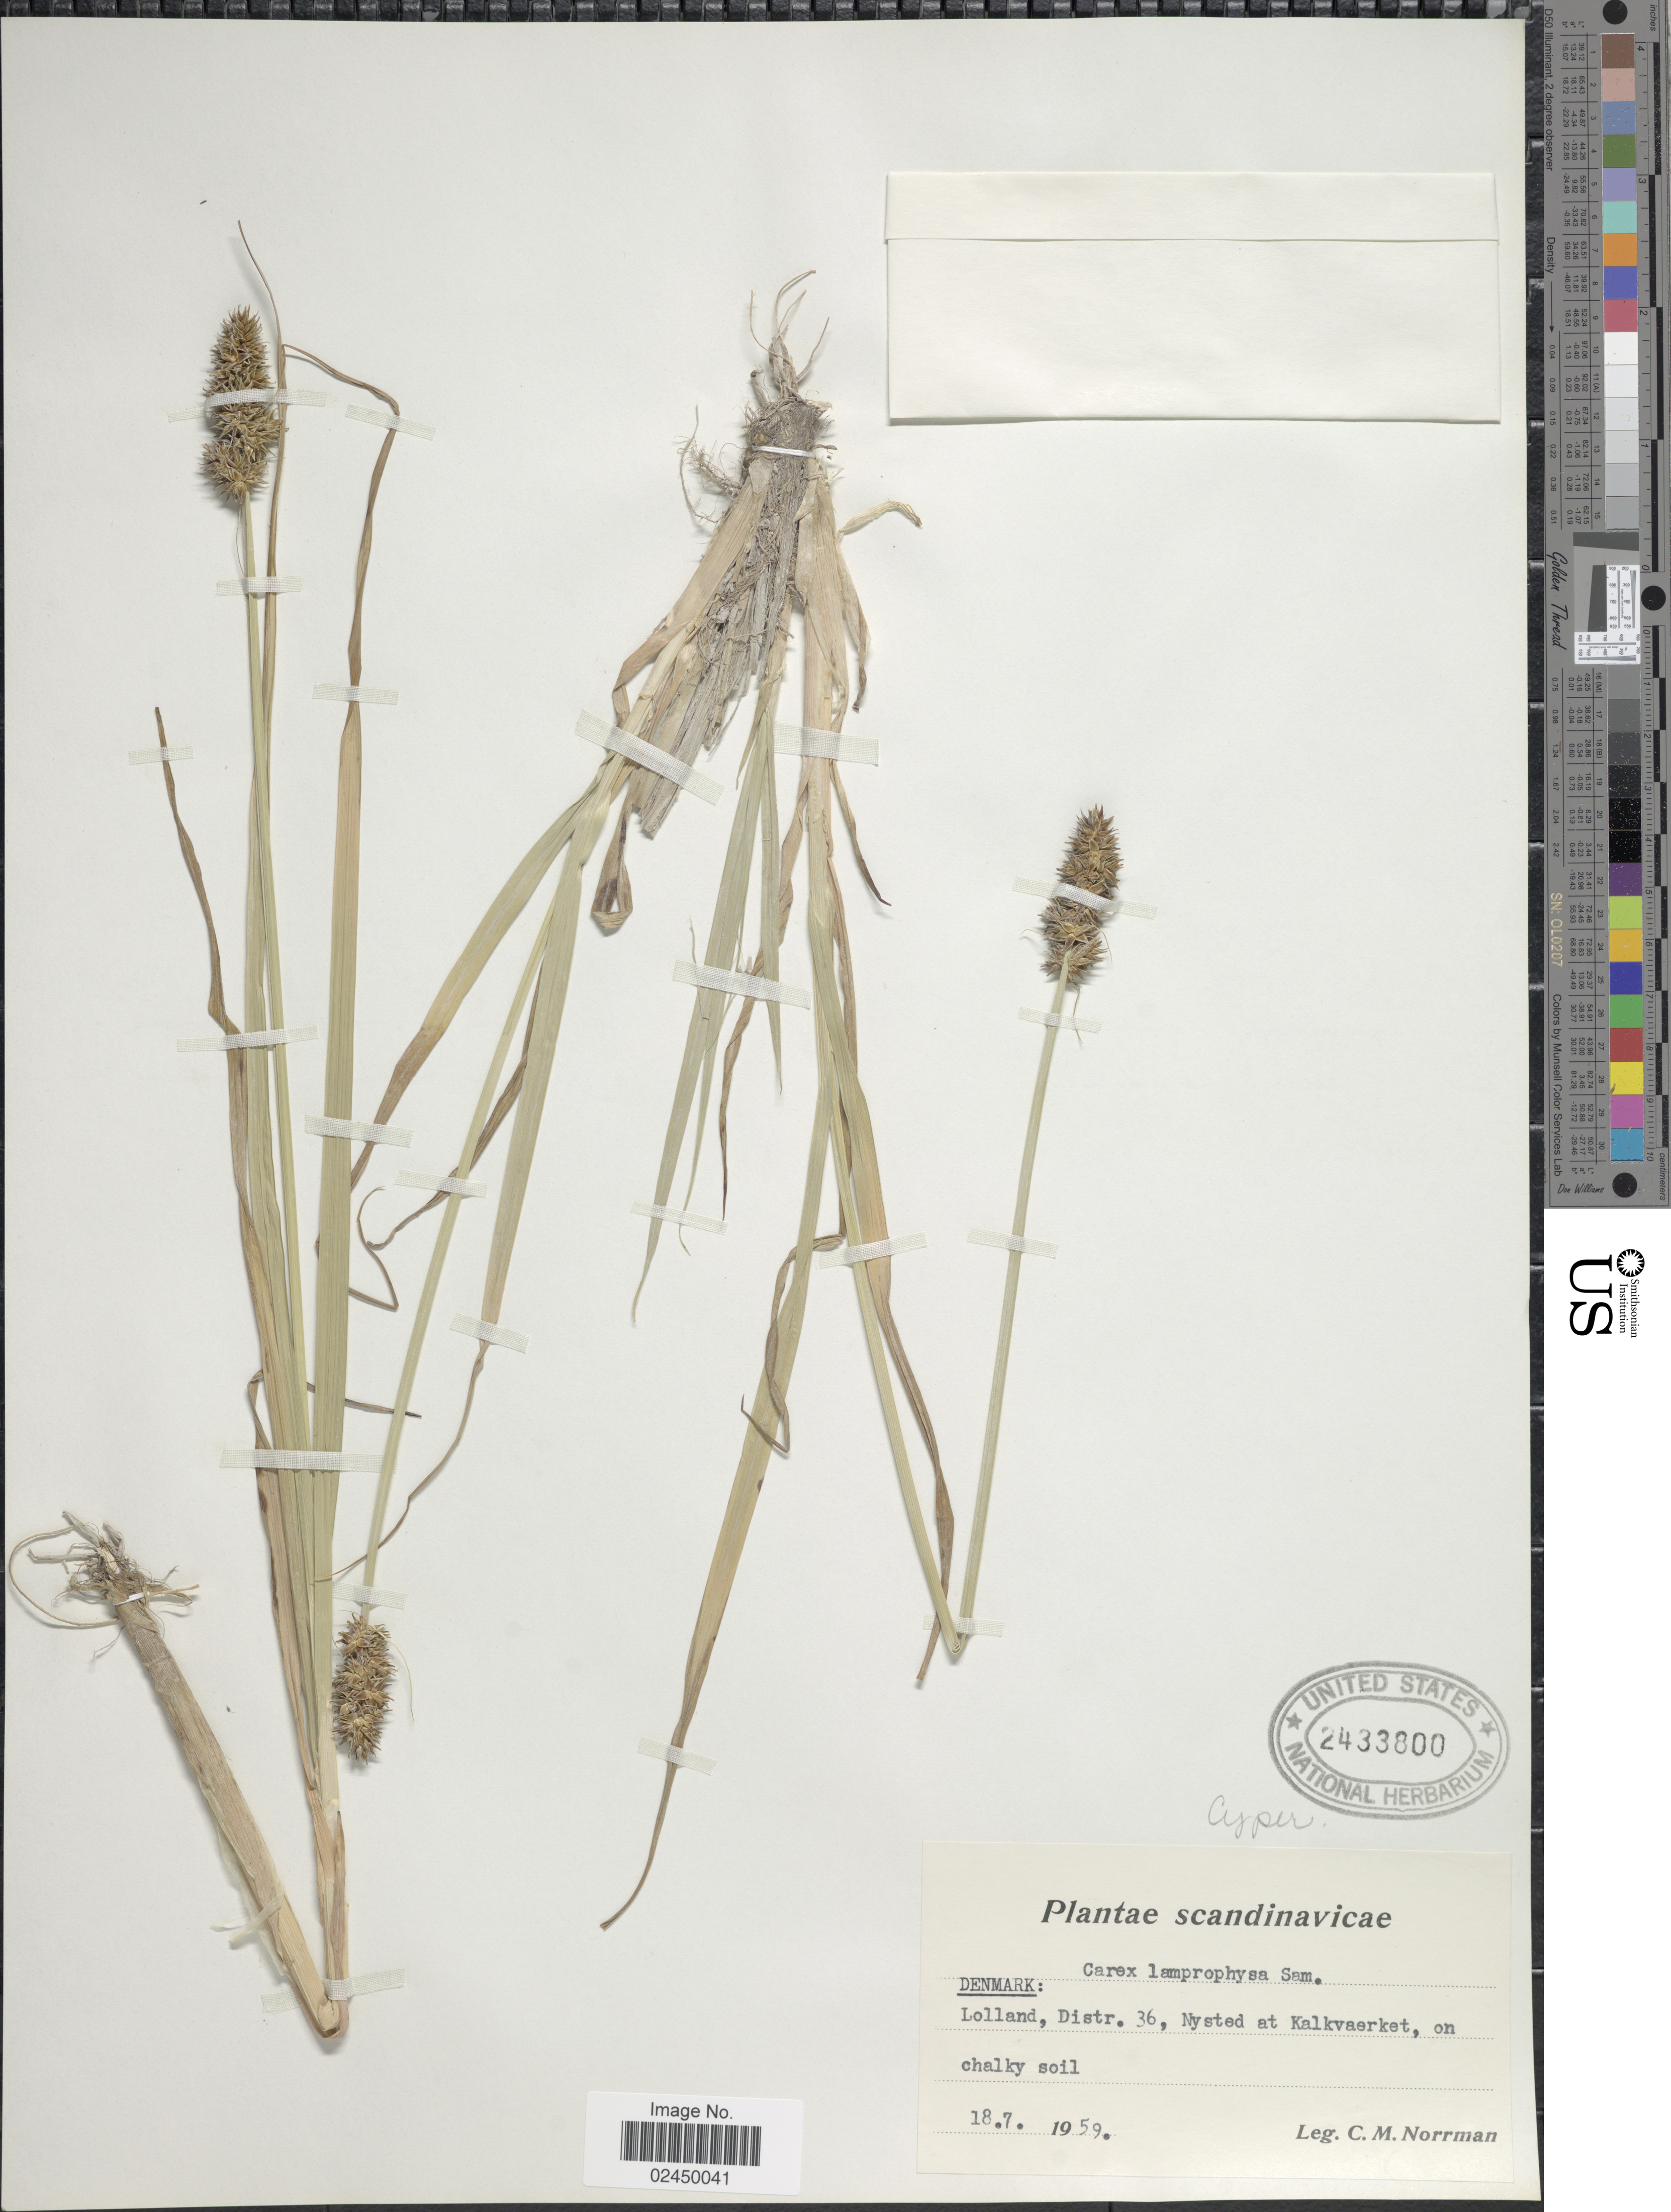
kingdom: Plantae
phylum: Tracheophyta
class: Liliopsida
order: Poales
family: Cyperaceae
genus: Carex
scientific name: Carex otrubae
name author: Podp.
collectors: C. Norrman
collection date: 1959-07-18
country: Denmark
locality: Scandinavicae. Lolland, Distr. 36, Nysted at Kalkvaerket, on chalky soil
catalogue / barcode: US 2433800